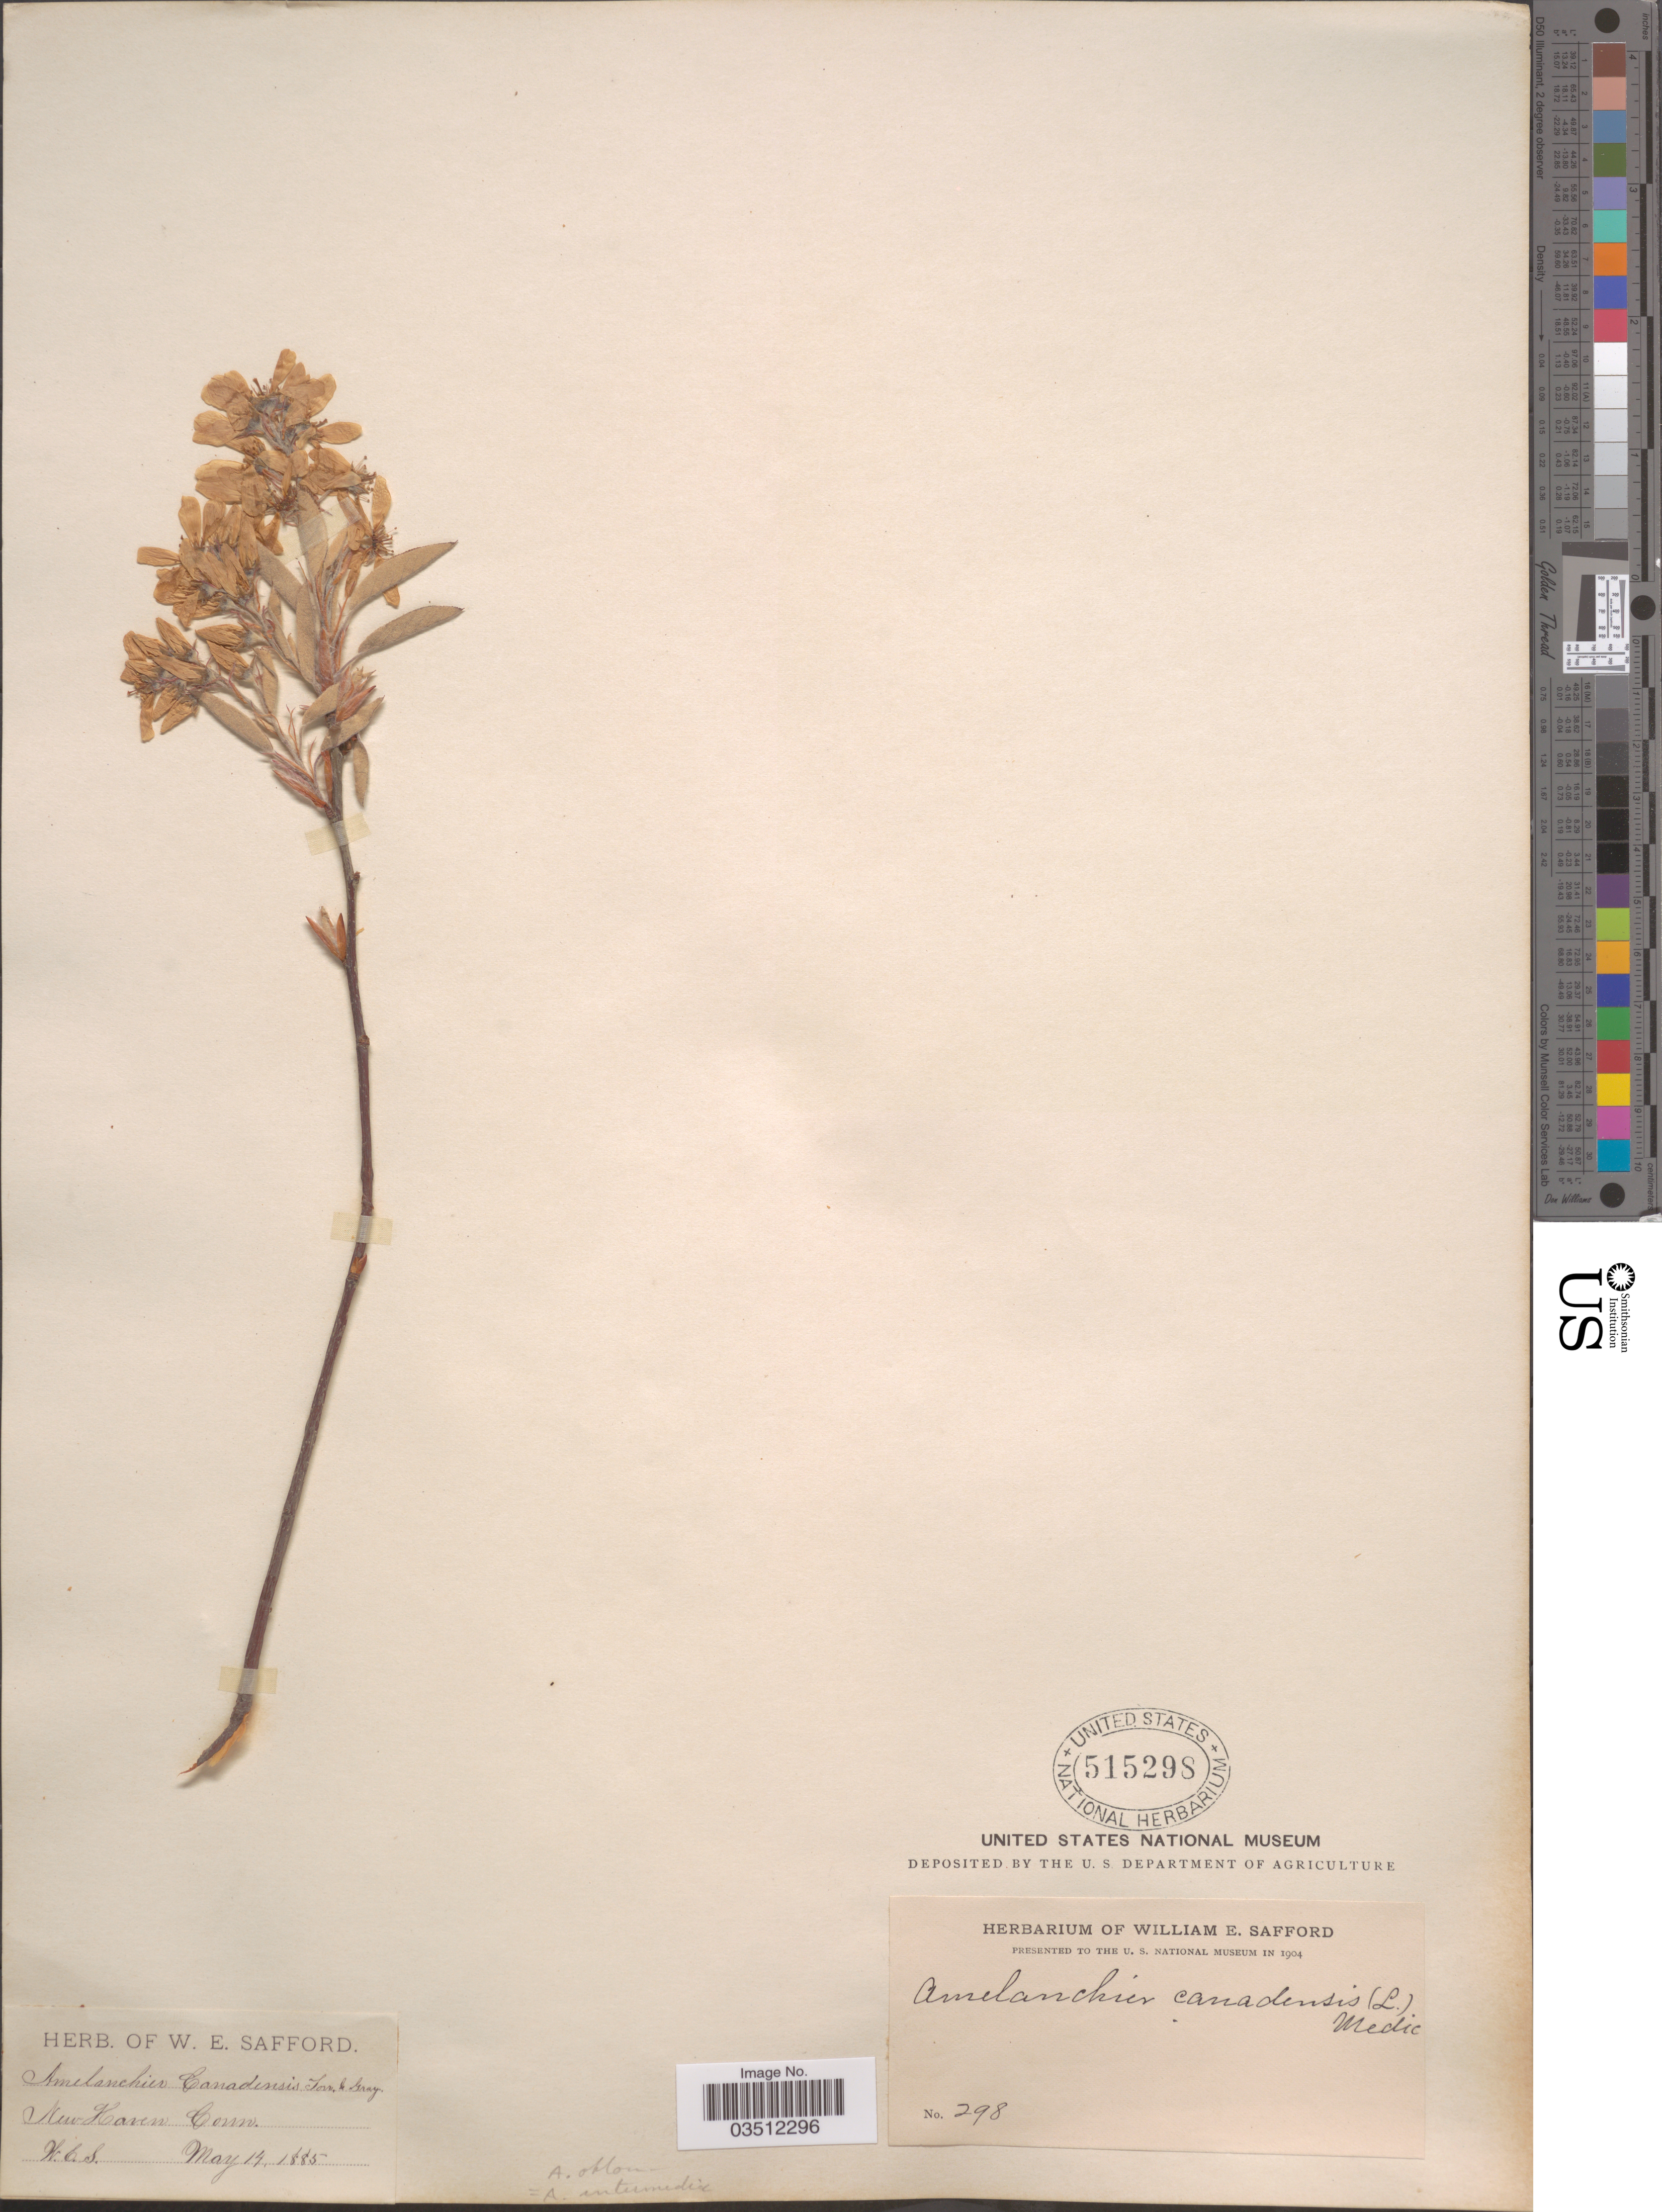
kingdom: Plantae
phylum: Tracheophyta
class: Magnoliopsida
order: Rosales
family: Rosaceae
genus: Amelanchier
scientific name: Amelanchier intermedia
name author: Spach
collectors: W. E. Safford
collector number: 298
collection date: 1884-05-14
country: United States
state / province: Connecticut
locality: New Haven.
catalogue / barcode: US 515298